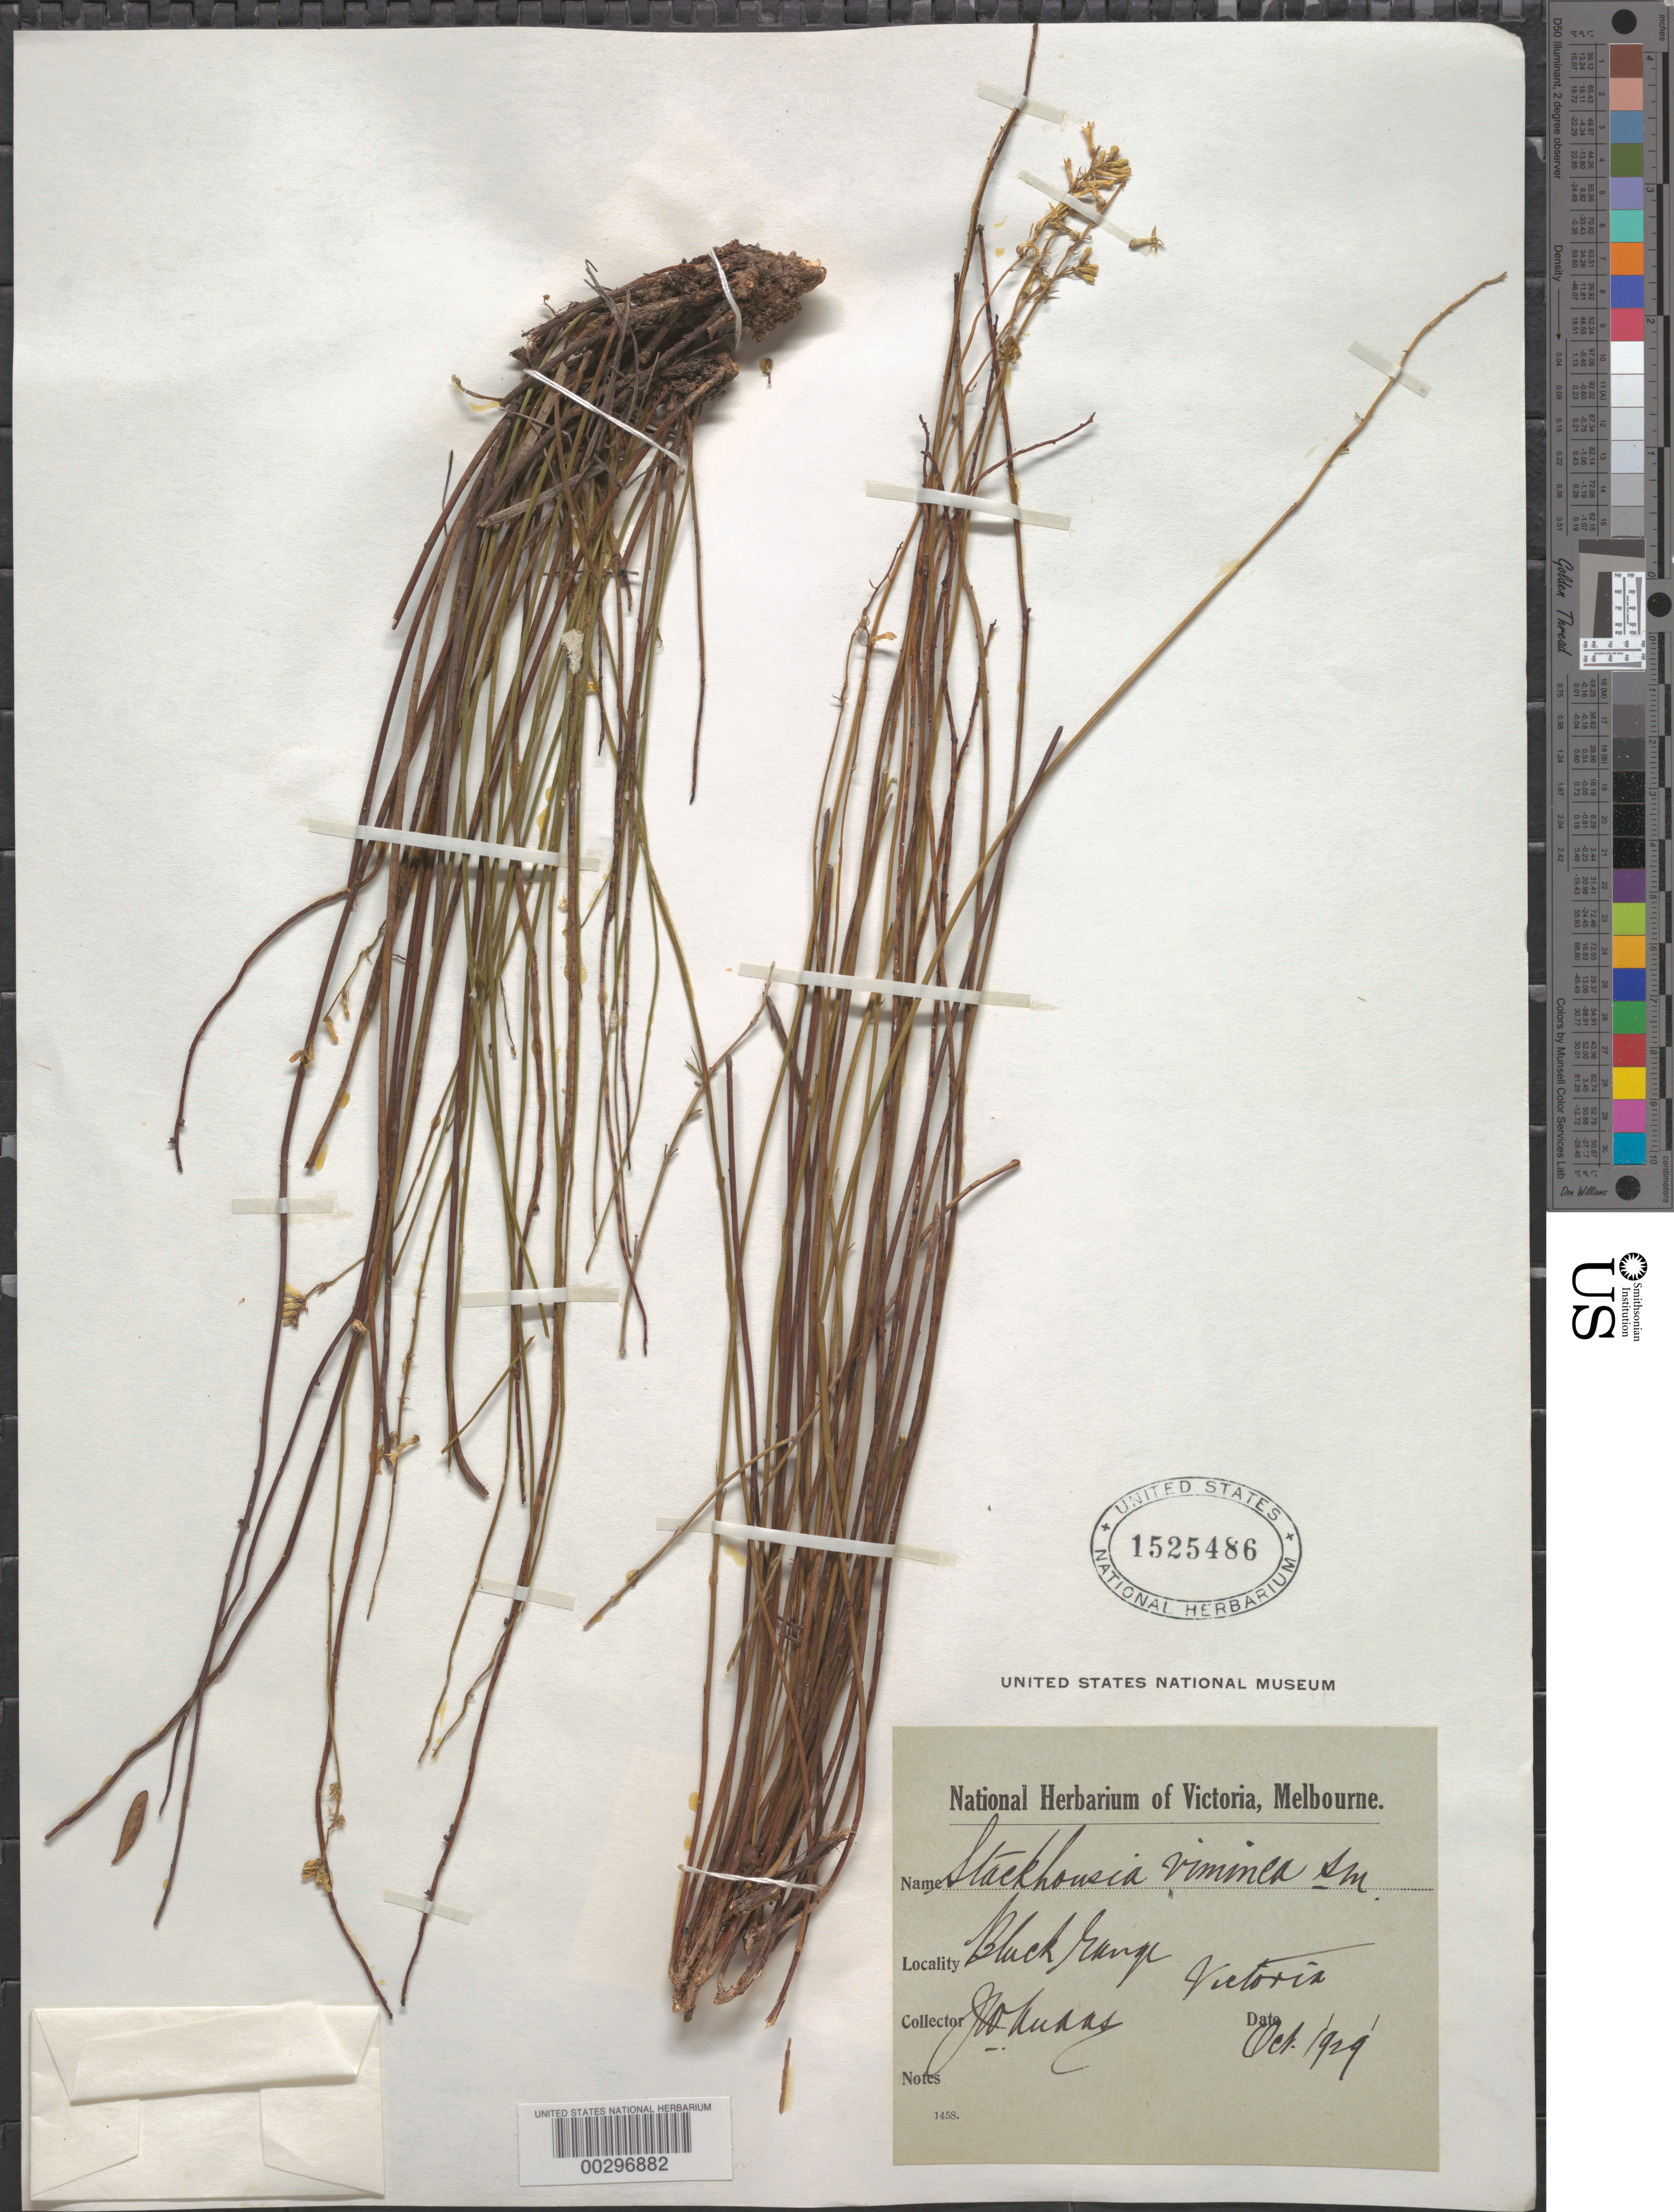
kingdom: Plantae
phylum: Tracheophyta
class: Magnoliopsida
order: Celastrales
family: Celastraceae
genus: Stackhousia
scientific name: Stackhousia viminea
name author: Small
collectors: J. Huass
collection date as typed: Oct 1929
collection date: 1929-10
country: Australia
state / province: Victoria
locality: Black range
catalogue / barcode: US 1525486